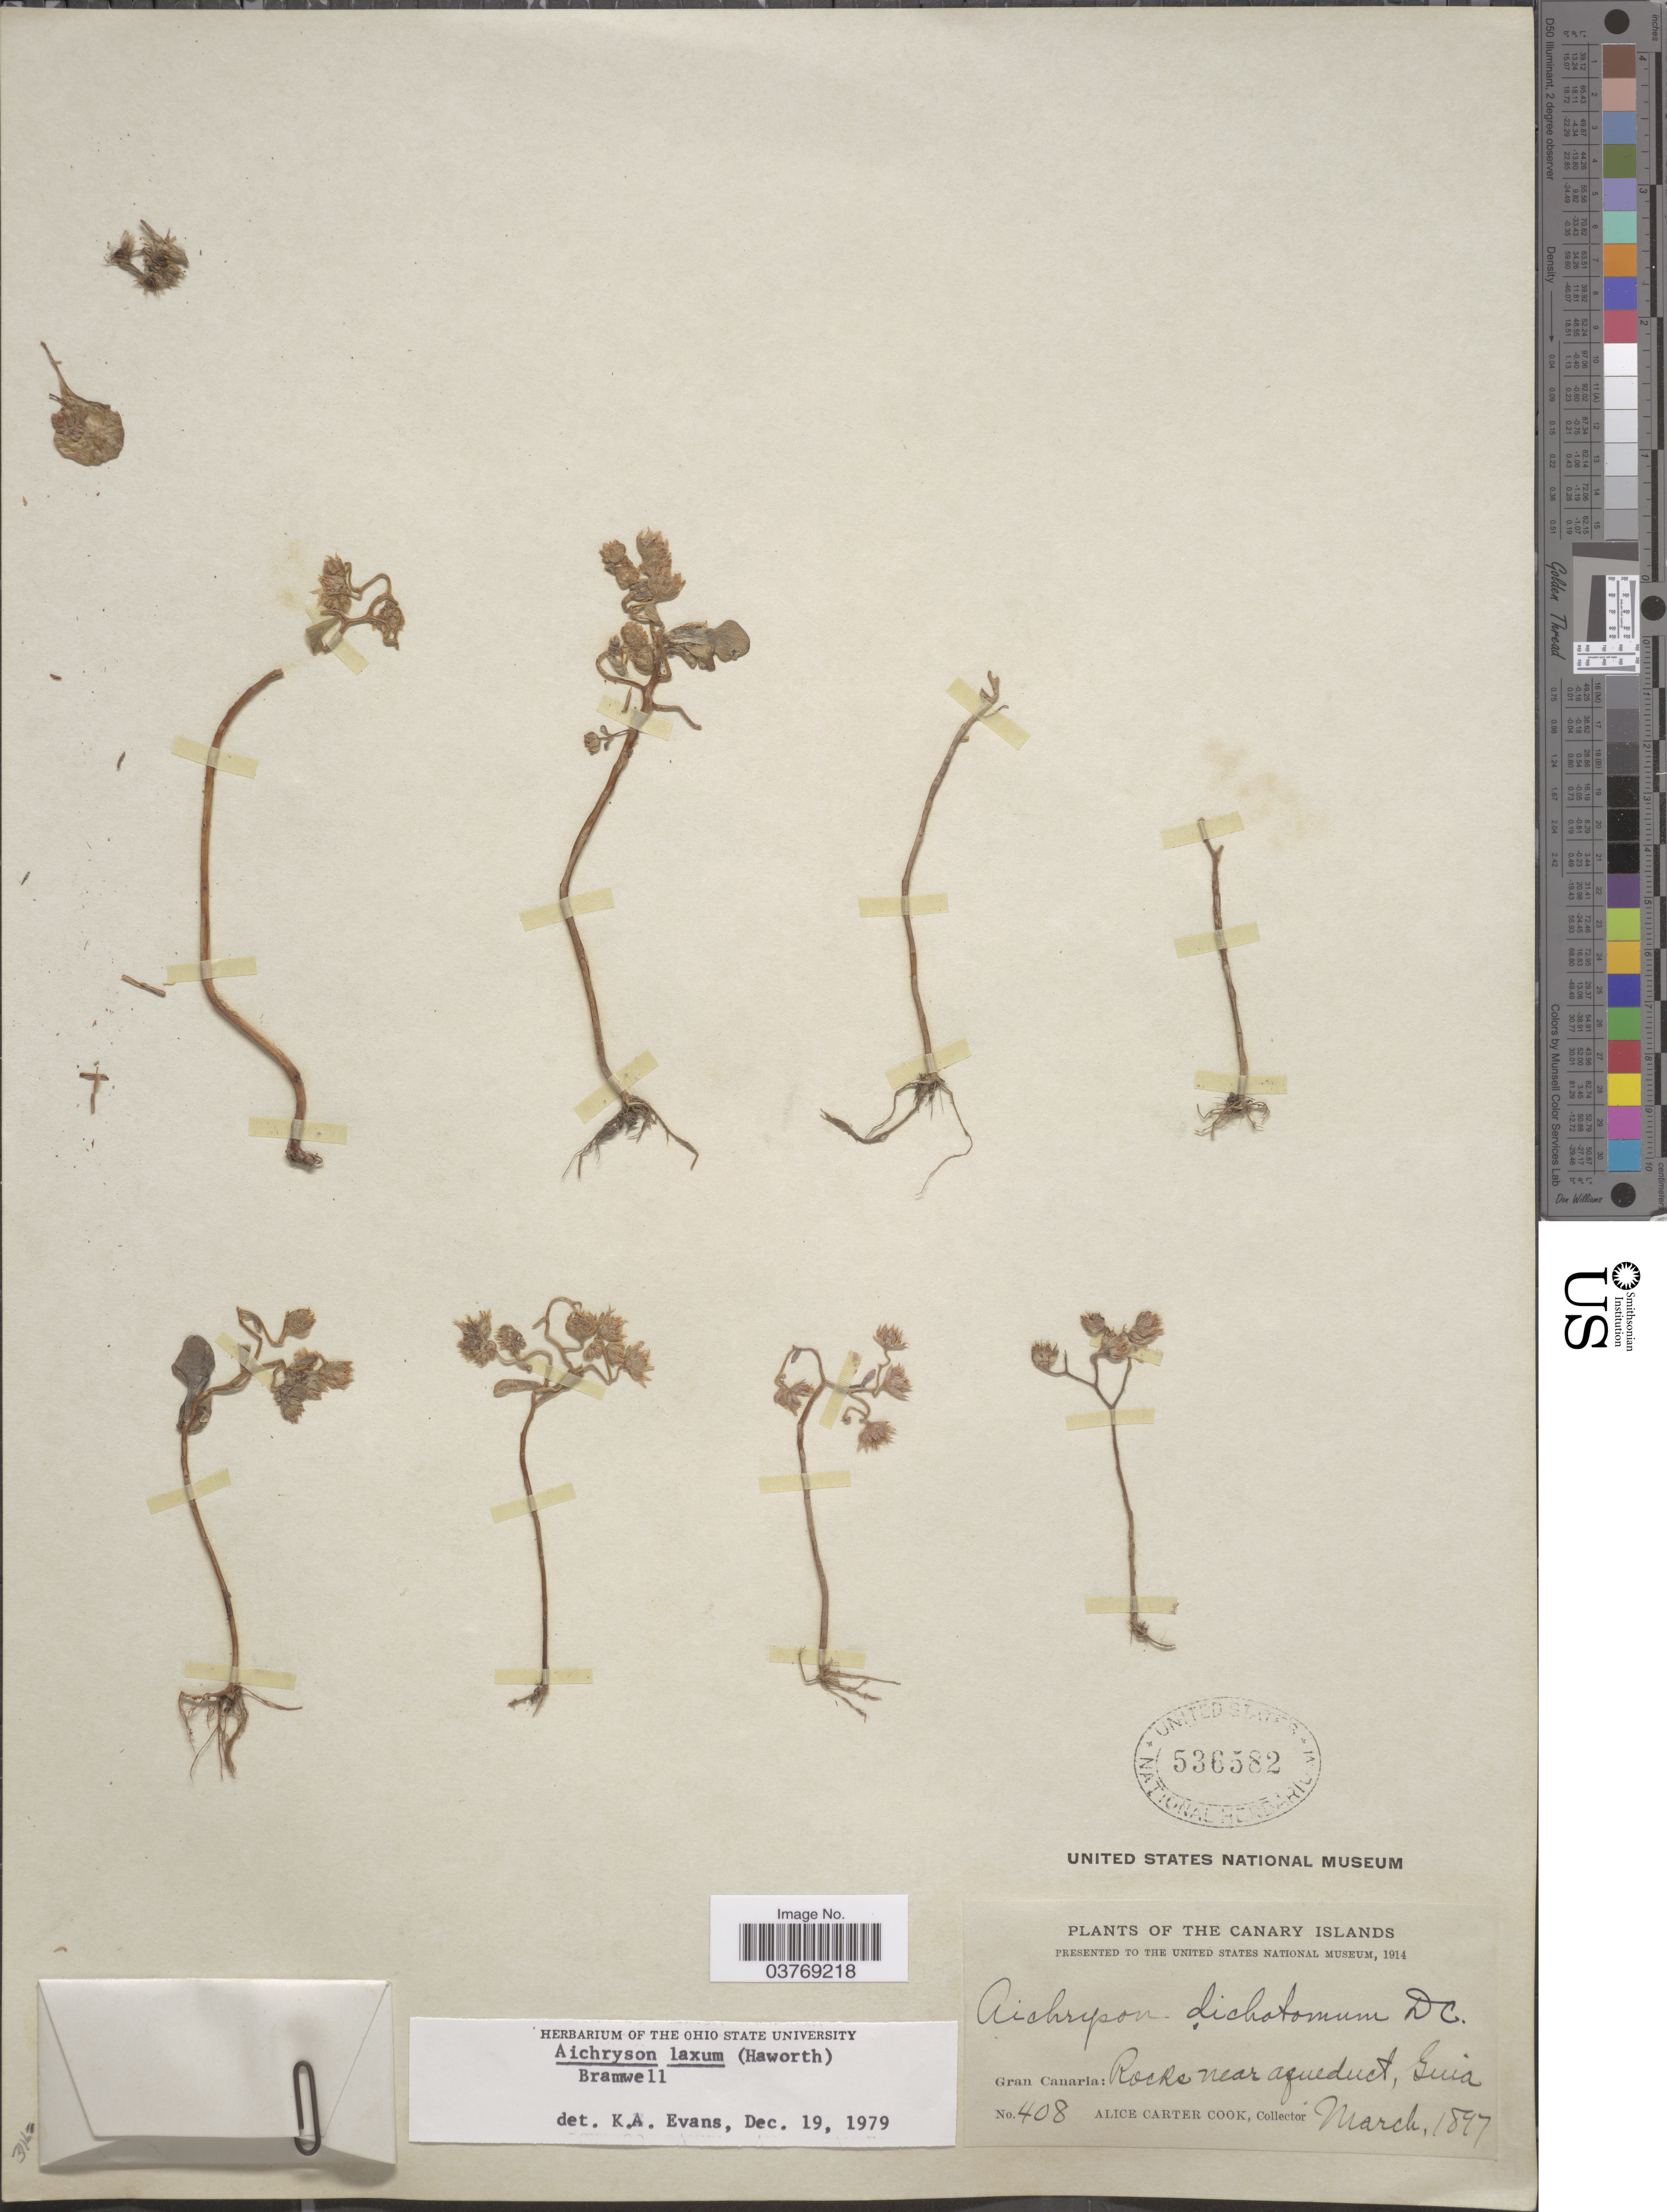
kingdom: Plantae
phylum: Tracheophyta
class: Magnoliopsida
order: Saxifragales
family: Crassulaceae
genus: Aichryson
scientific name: Aichryson laxum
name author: (Haw.) Bramwell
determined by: Evans, K.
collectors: Alice C. Cook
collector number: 408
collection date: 1897-03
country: Spain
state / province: Canarias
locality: The Canary Islands. Gran Canaria: Rocks near aqueduct, Guia.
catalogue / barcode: US 536582